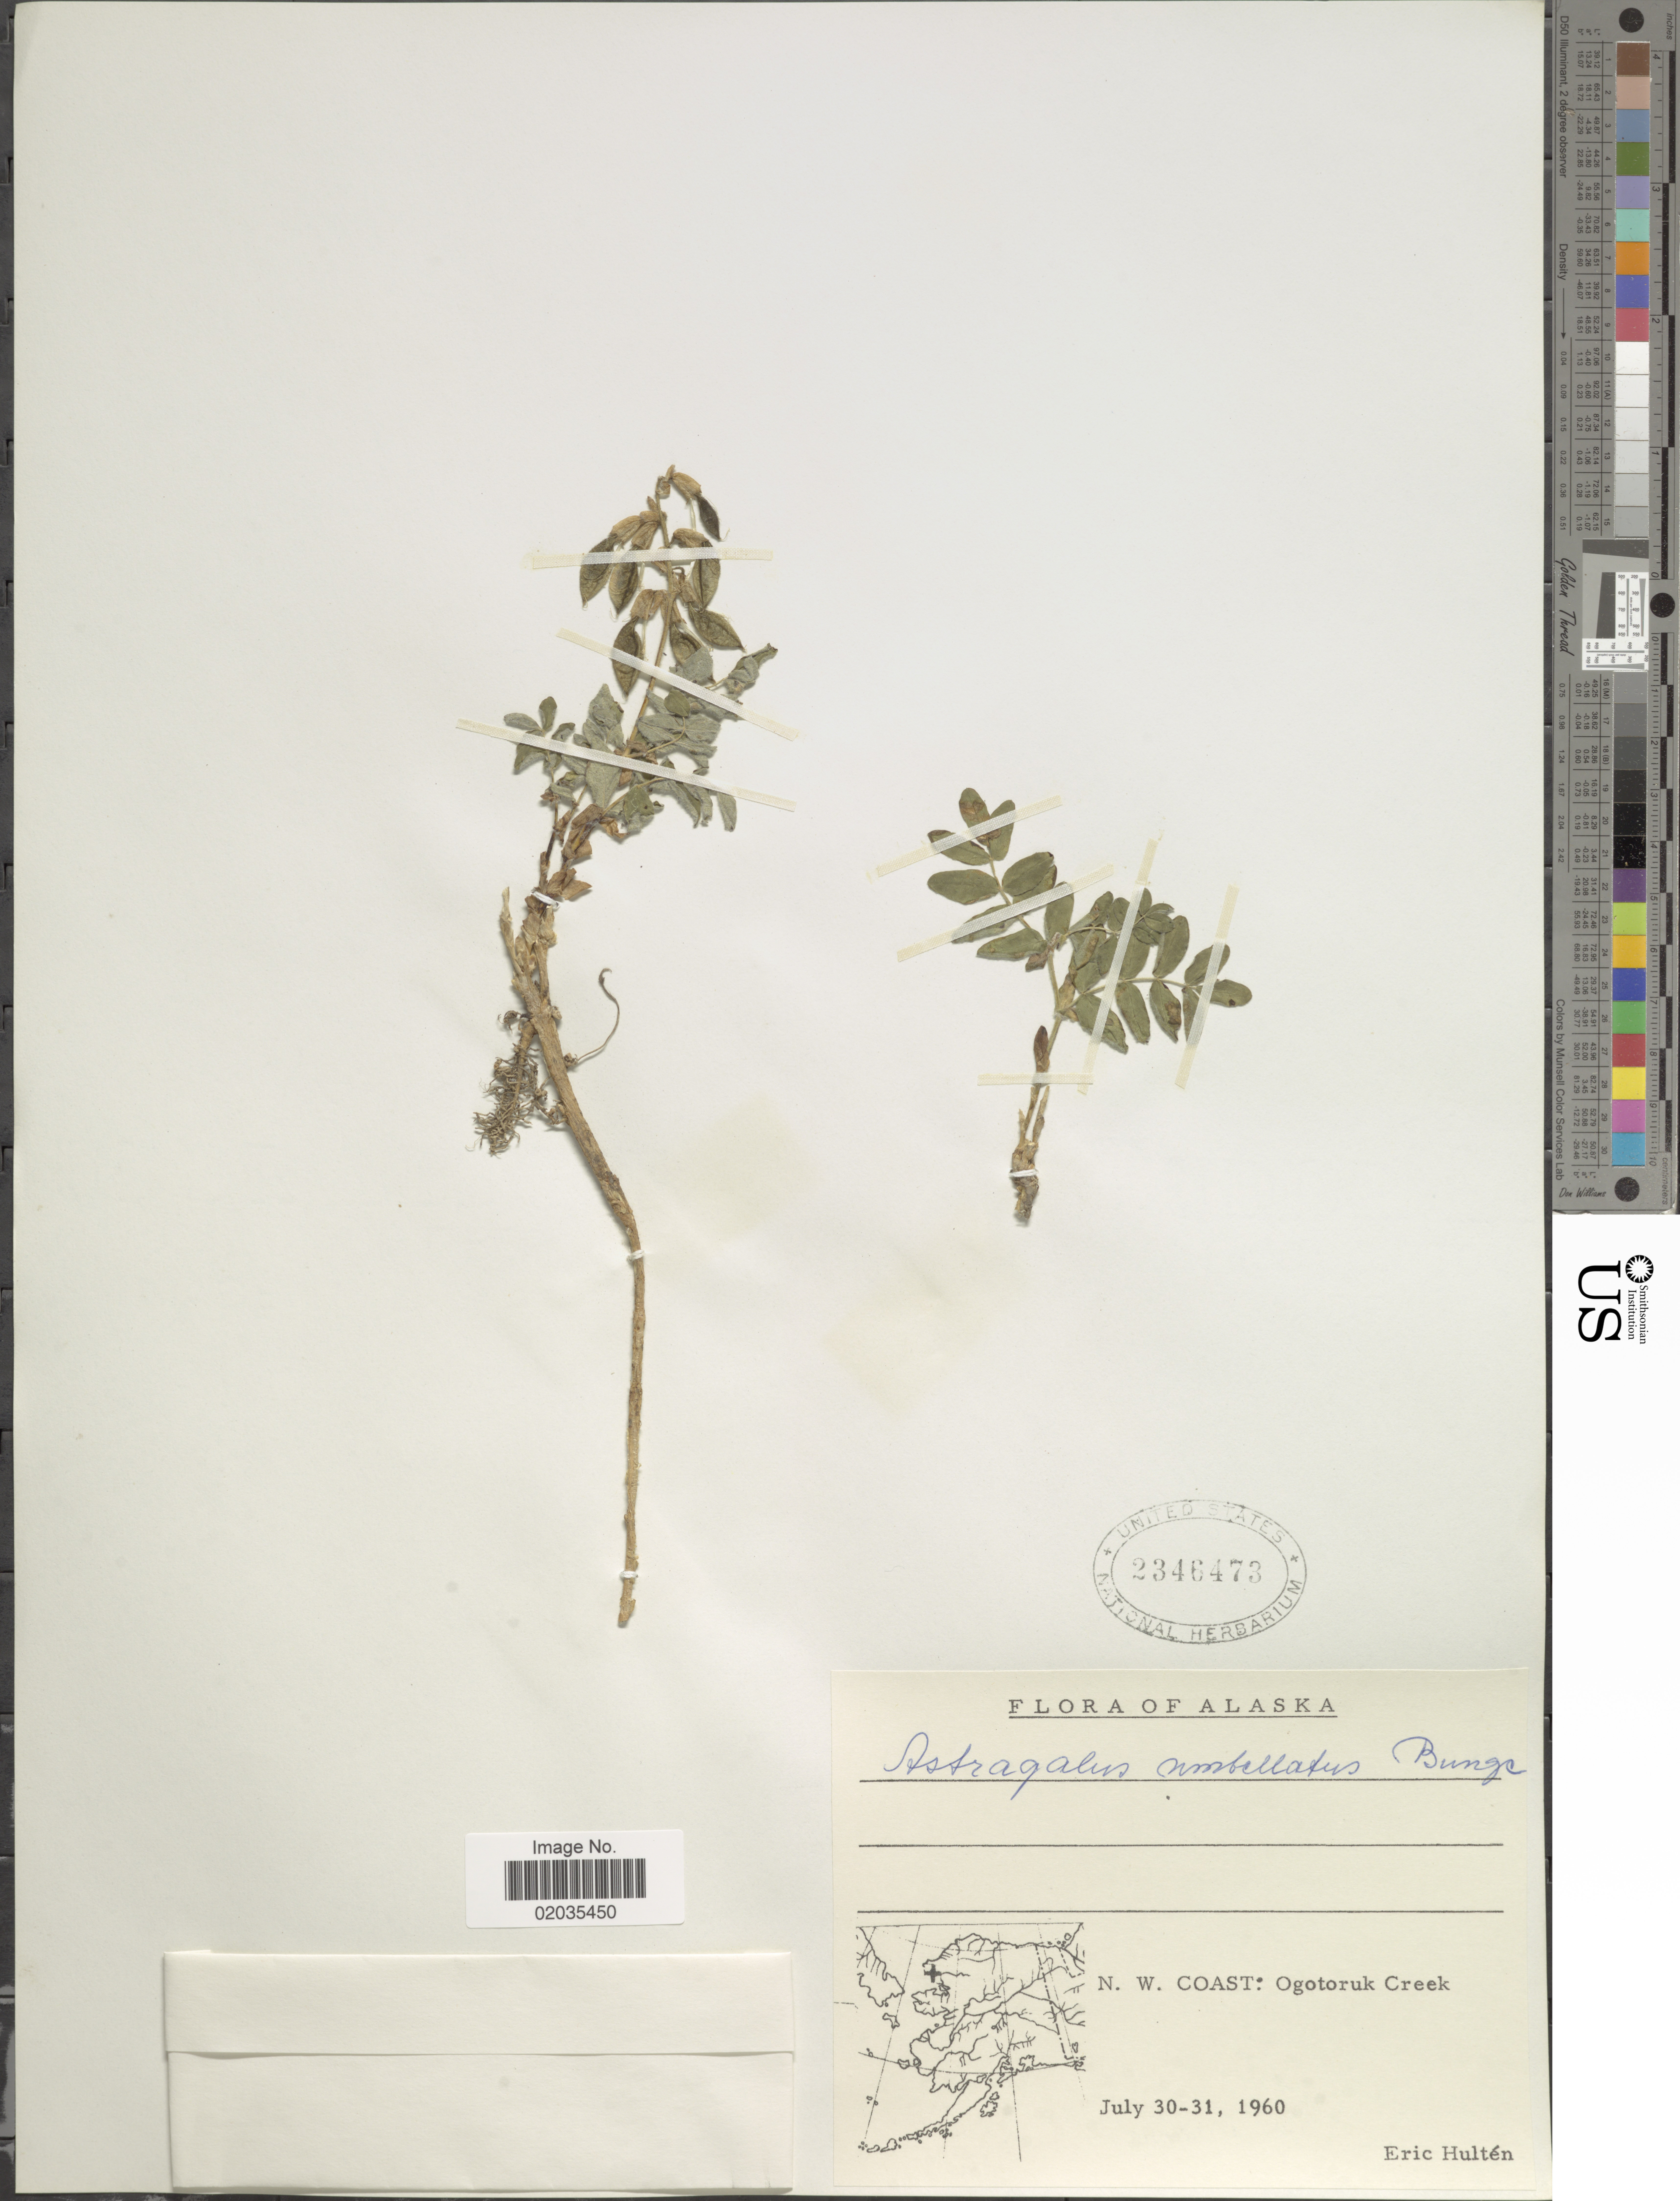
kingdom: Plantae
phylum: Tracheophyta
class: Magnoliopsida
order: Fabales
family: Fabaceae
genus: Astragalus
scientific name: Astragalus umbellatus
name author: Bunge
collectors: E. G. Hultén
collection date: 1960-07-30/1960-07-31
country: United States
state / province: Alaska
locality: N. W. Coast: Ogotoruk Creek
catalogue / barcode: US 2346473